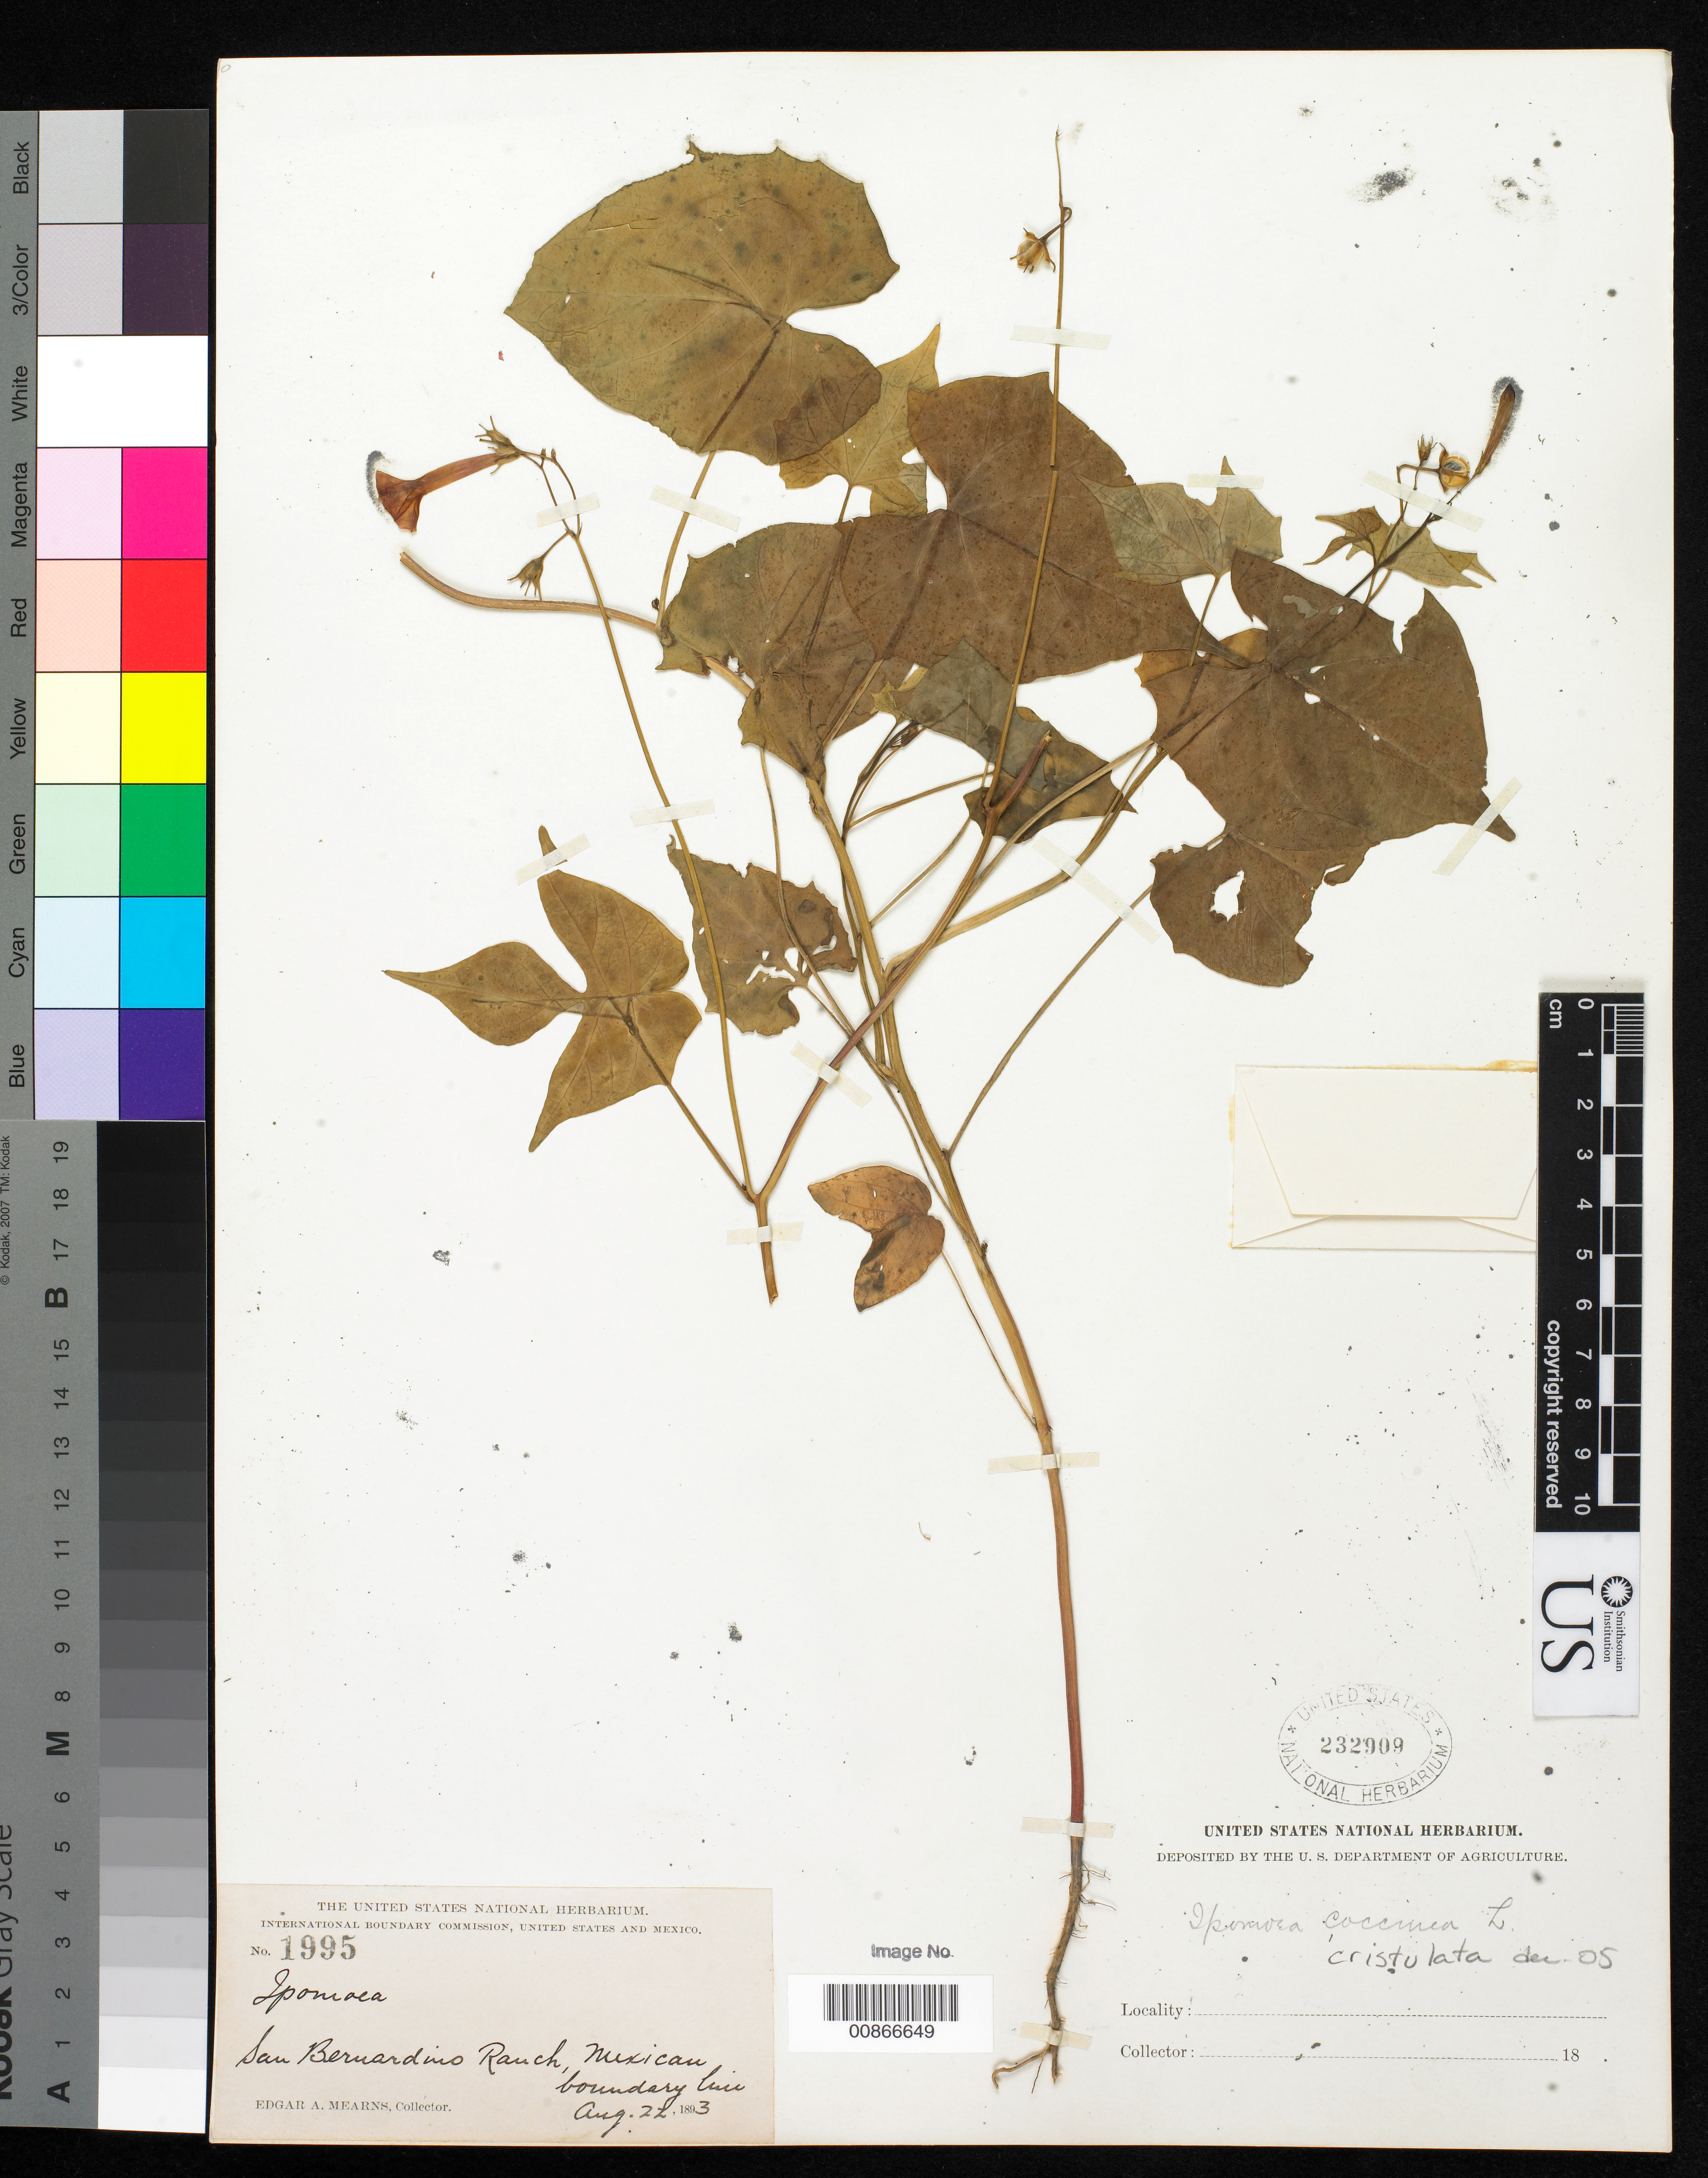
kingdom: Plantae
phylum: Tracheophyta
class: Magnoliopsida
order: Solanales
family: Convolvulaceae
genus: Ipomoea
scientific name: Ipomoea cristulata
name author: Hallier f.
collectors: E. A. Mearns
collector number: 1995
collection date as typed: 22 Aug 1893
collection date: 1893-08-22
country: United States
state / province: Arizona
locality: San Bernardino Ranch. Mexican Boundary Line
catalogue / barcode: US 232909